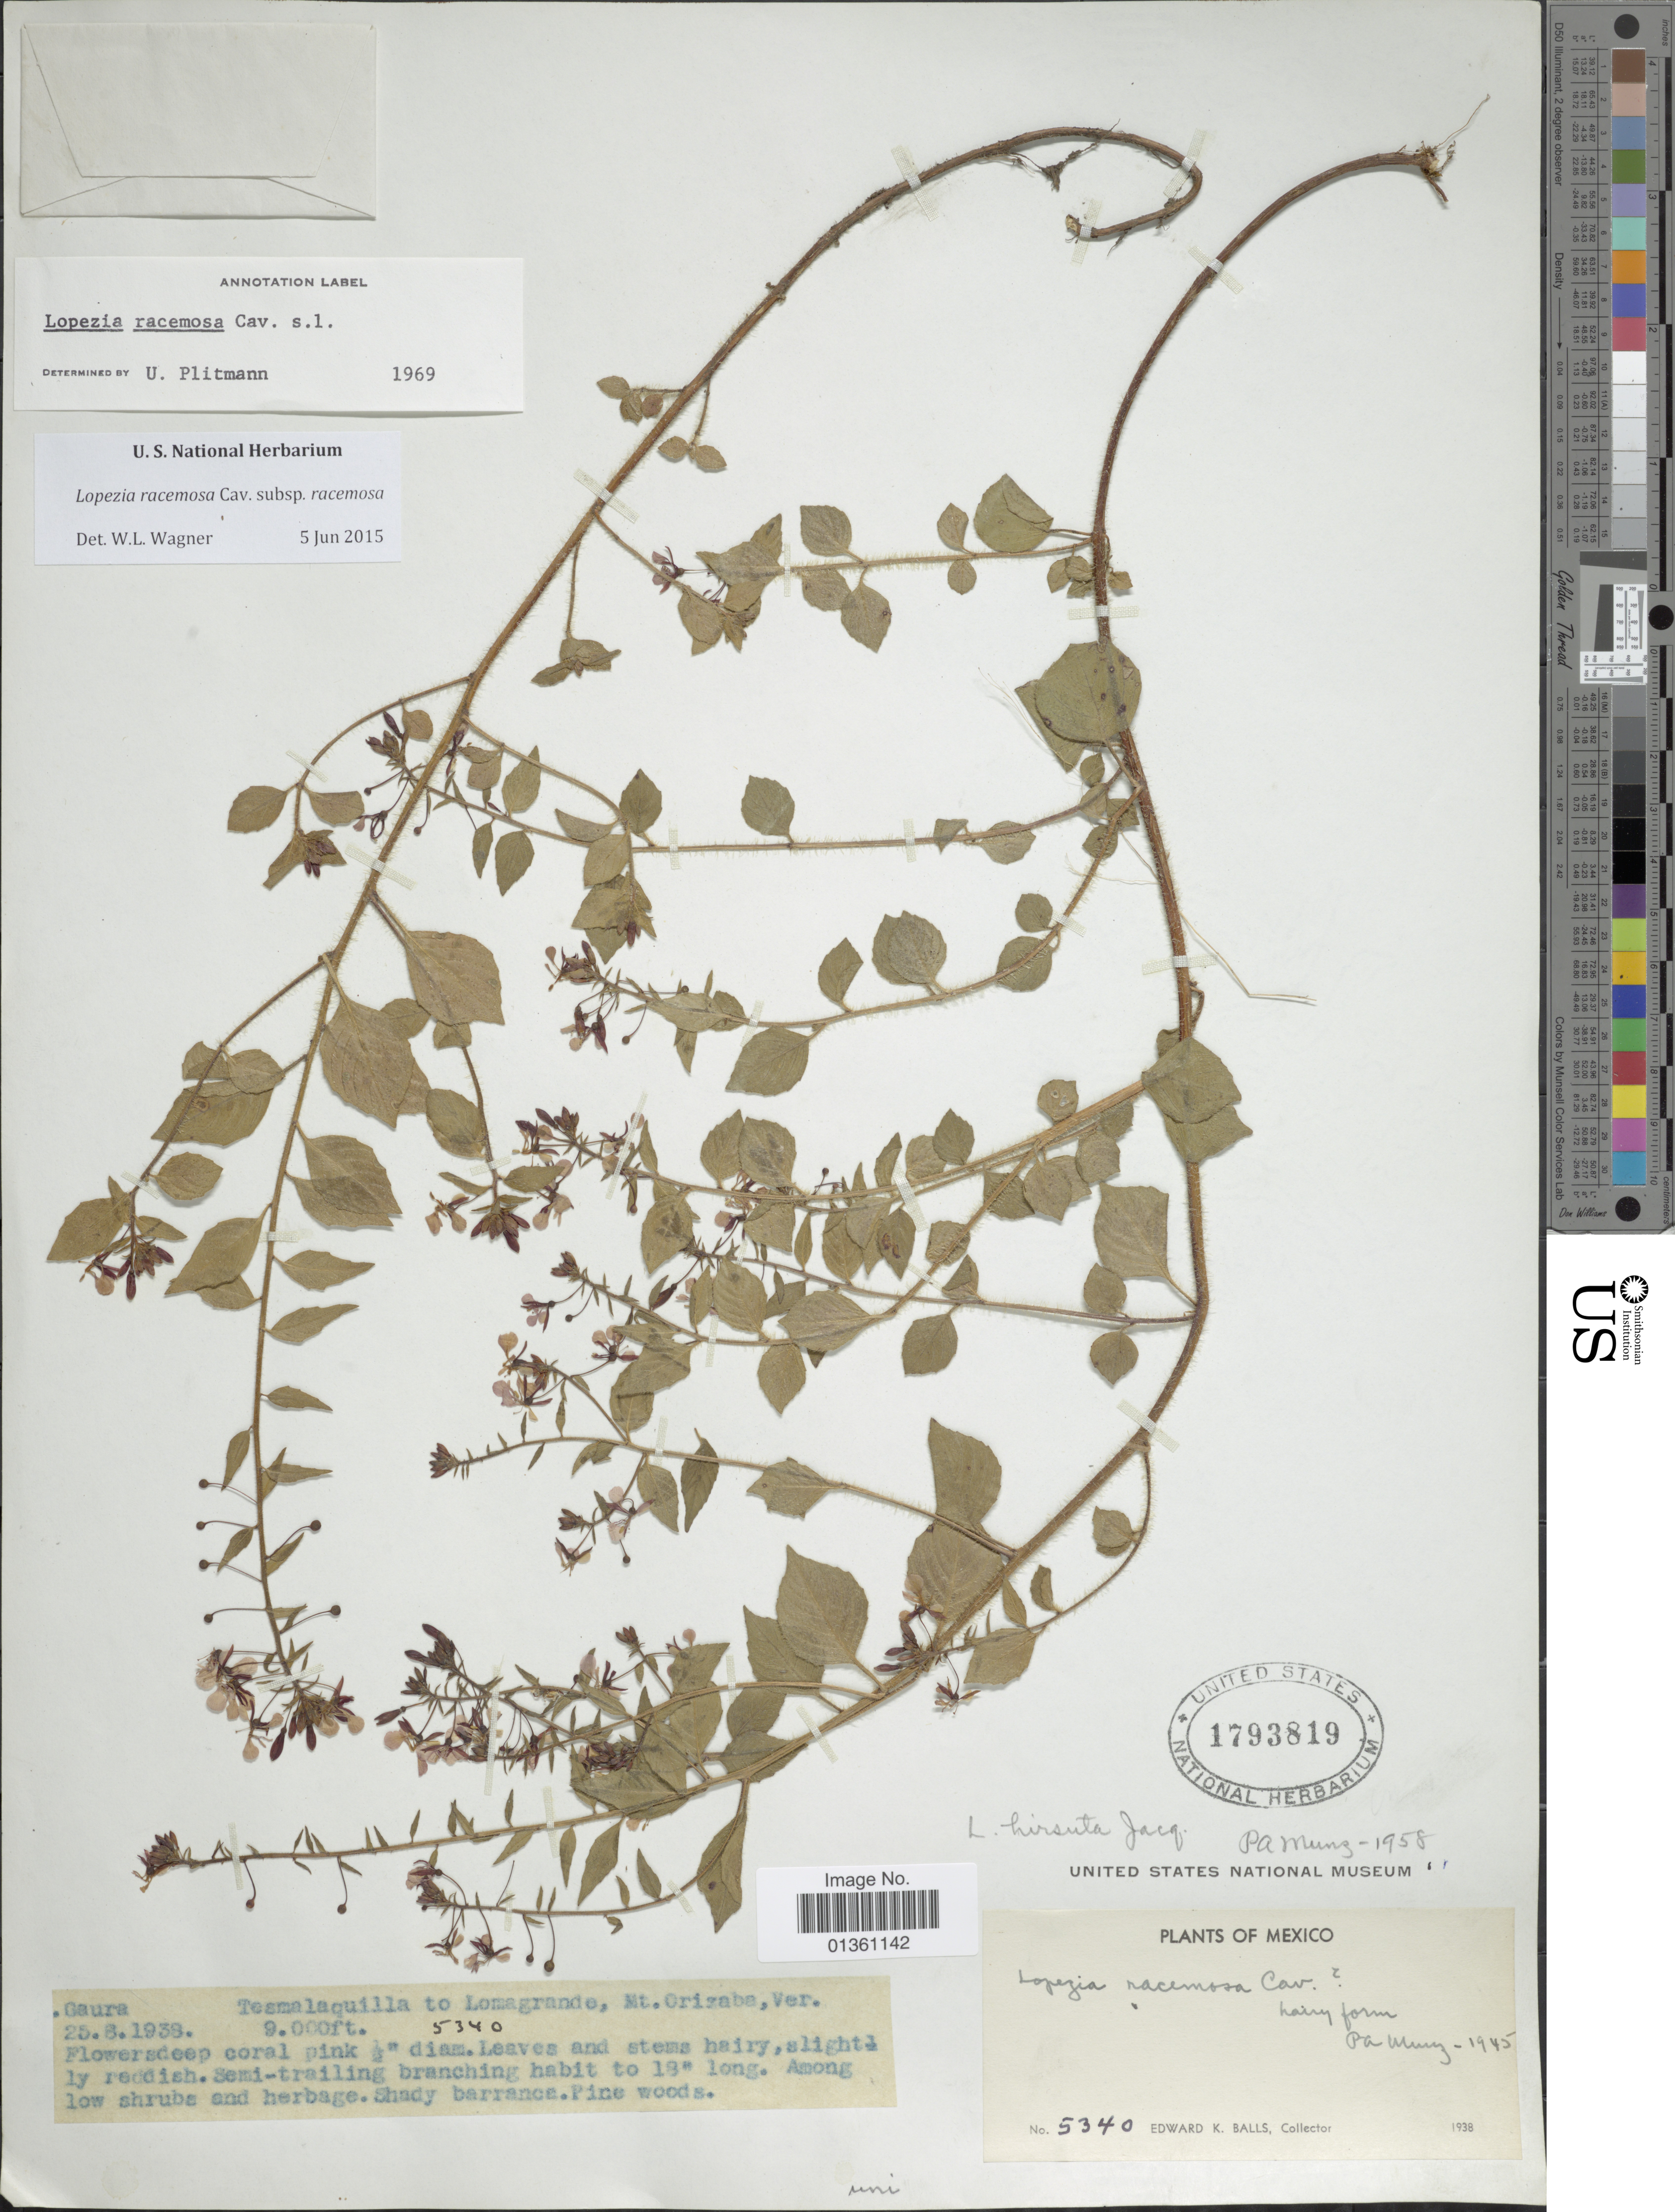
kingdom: Plantae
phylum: Tracheophyta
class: Magnoliopsida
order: Myrtales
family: Onagraceae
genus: Lopezia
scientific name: Lopezia racemosa subsp. racemosa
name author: Cav.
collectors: E. K. Balls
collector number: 5340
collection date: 1938-06-25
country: Mexico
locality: Tesmalaquilla to Lomagrande, Mt. Orizaba, Ver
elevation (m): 2743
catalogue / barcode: US 1793819